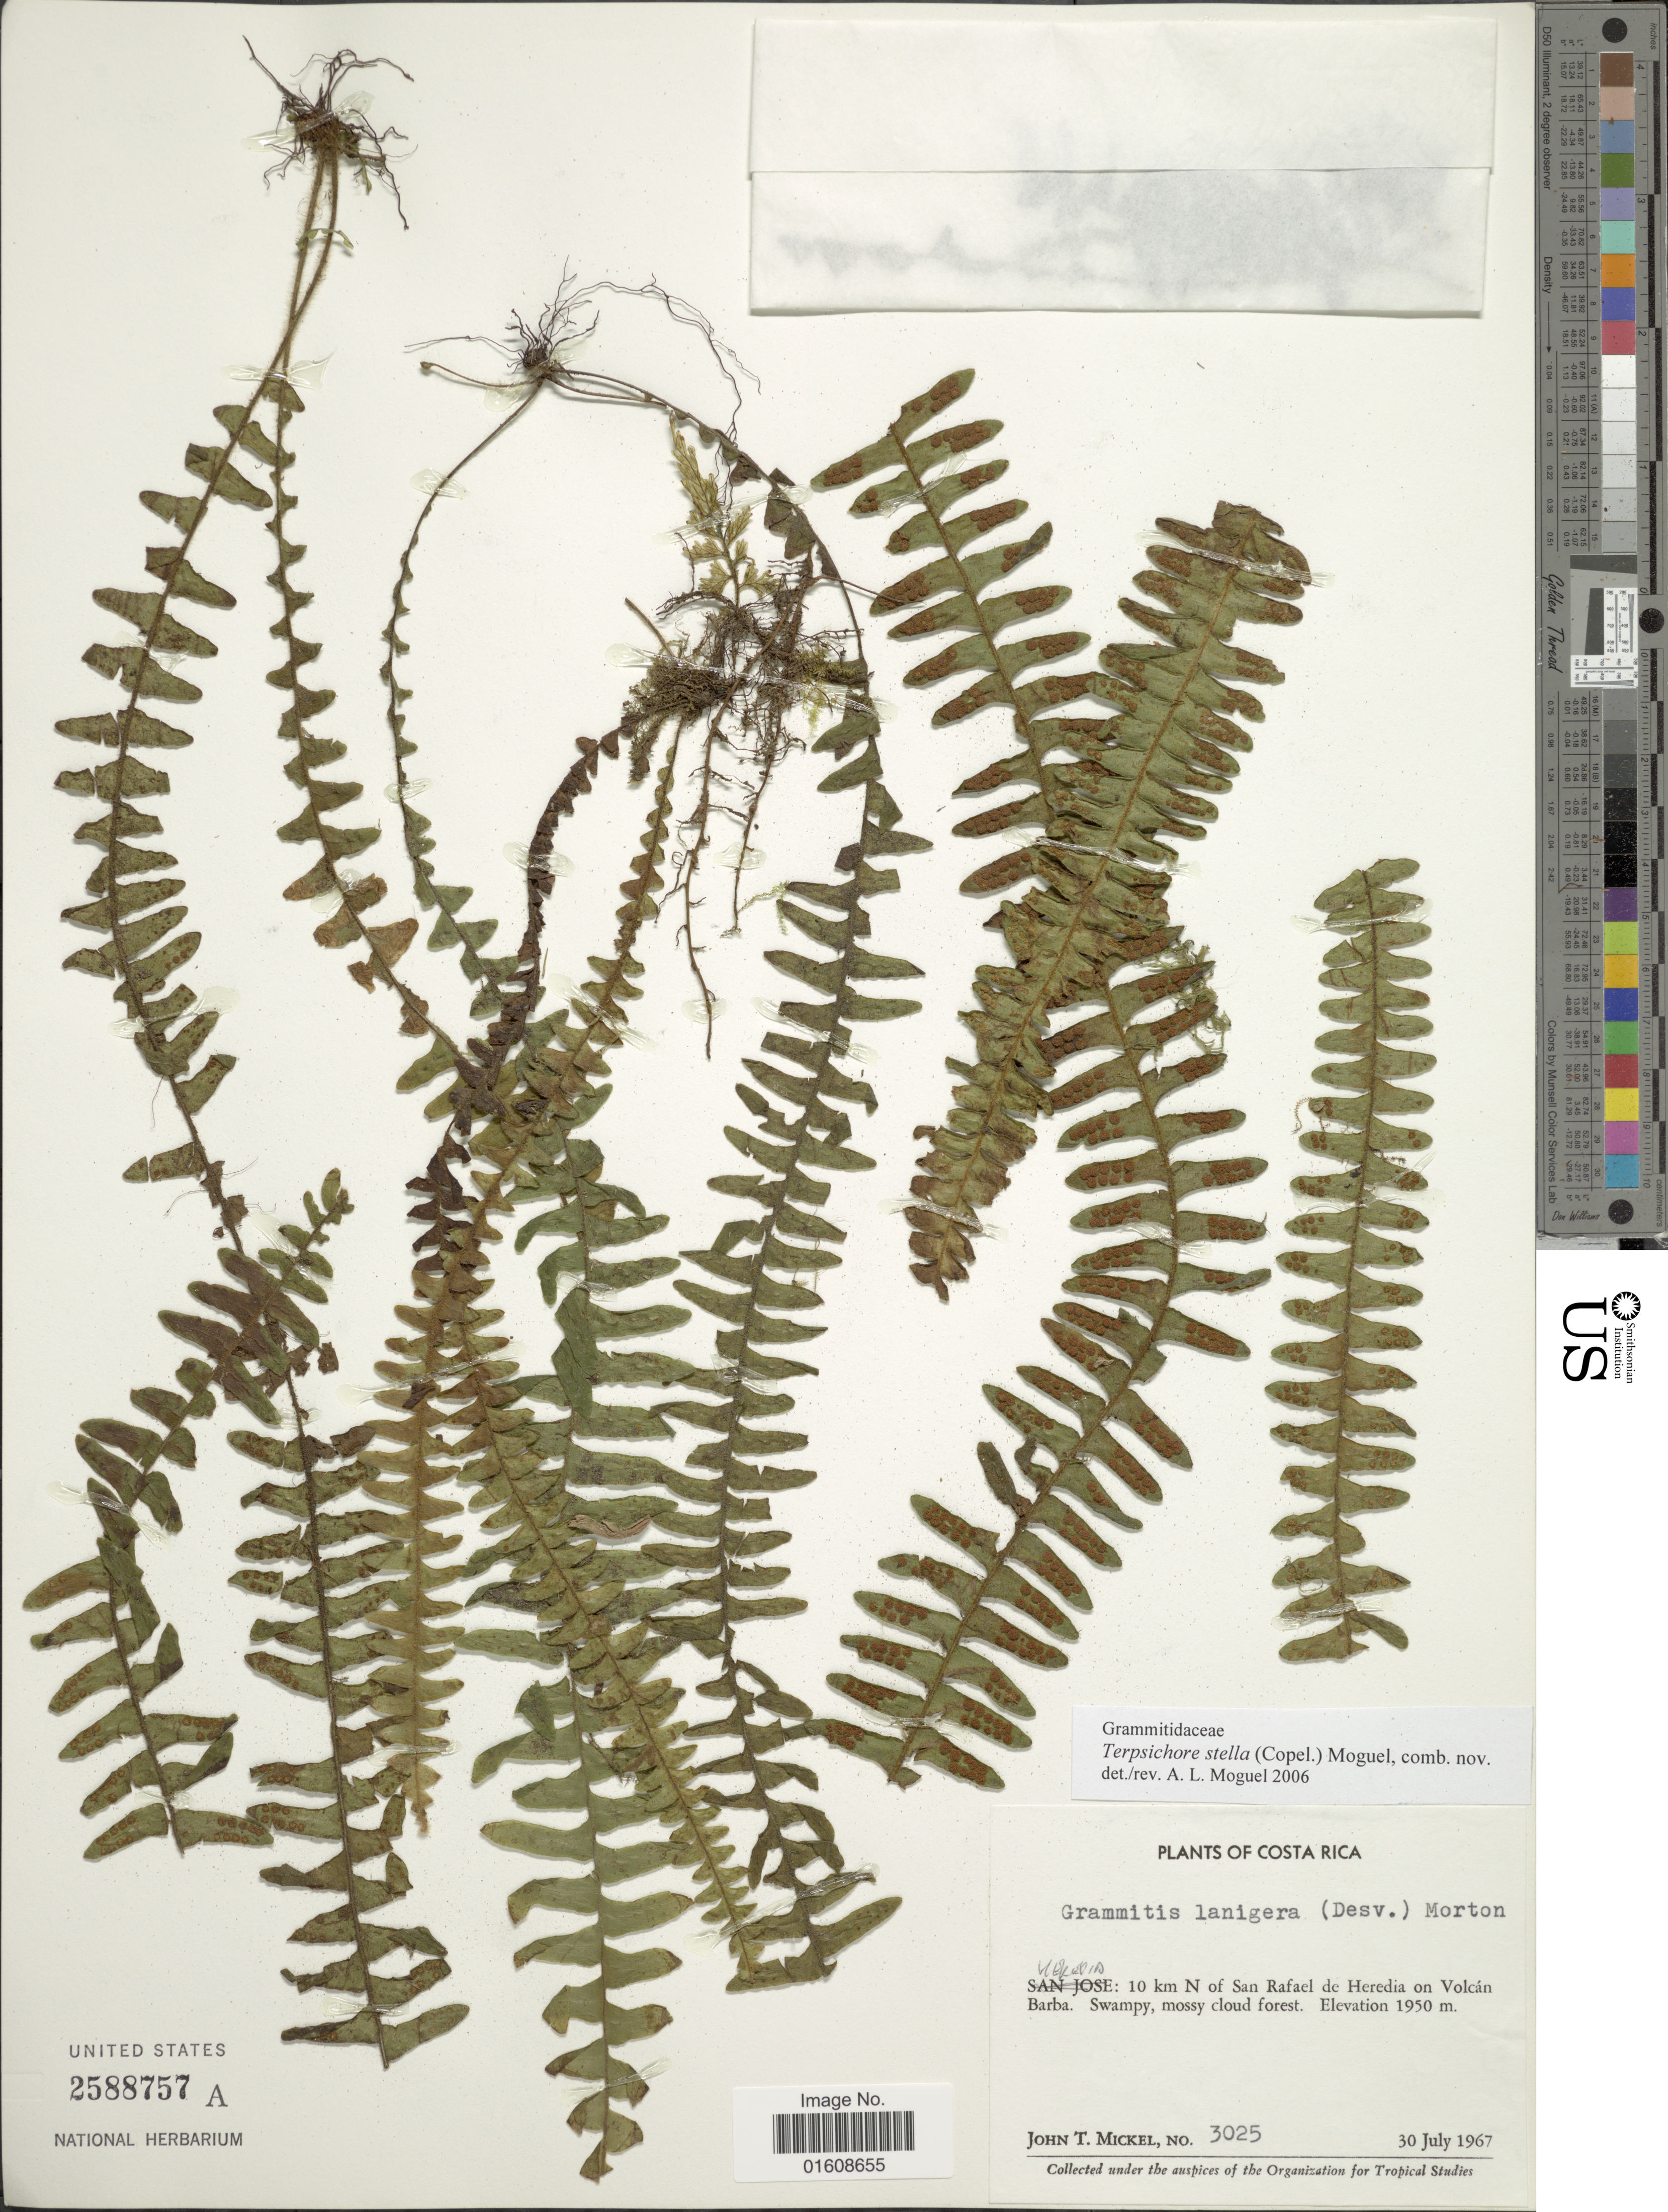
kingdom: Plantae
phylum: Tracheophyta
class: Polypodiopsida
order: Polypodiales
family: Polypodiaceae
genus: Alansmia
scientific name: Alansmia stella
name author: (Copel.) Moguel & M. Kessler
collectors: J. T. Mickel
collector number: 3025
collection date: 1967-07-30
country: Costa Rica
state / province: Heredia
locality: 10 km N of San Rafael de Heredia on Volcán Barba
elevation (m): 1950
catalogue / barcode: US 2588757A